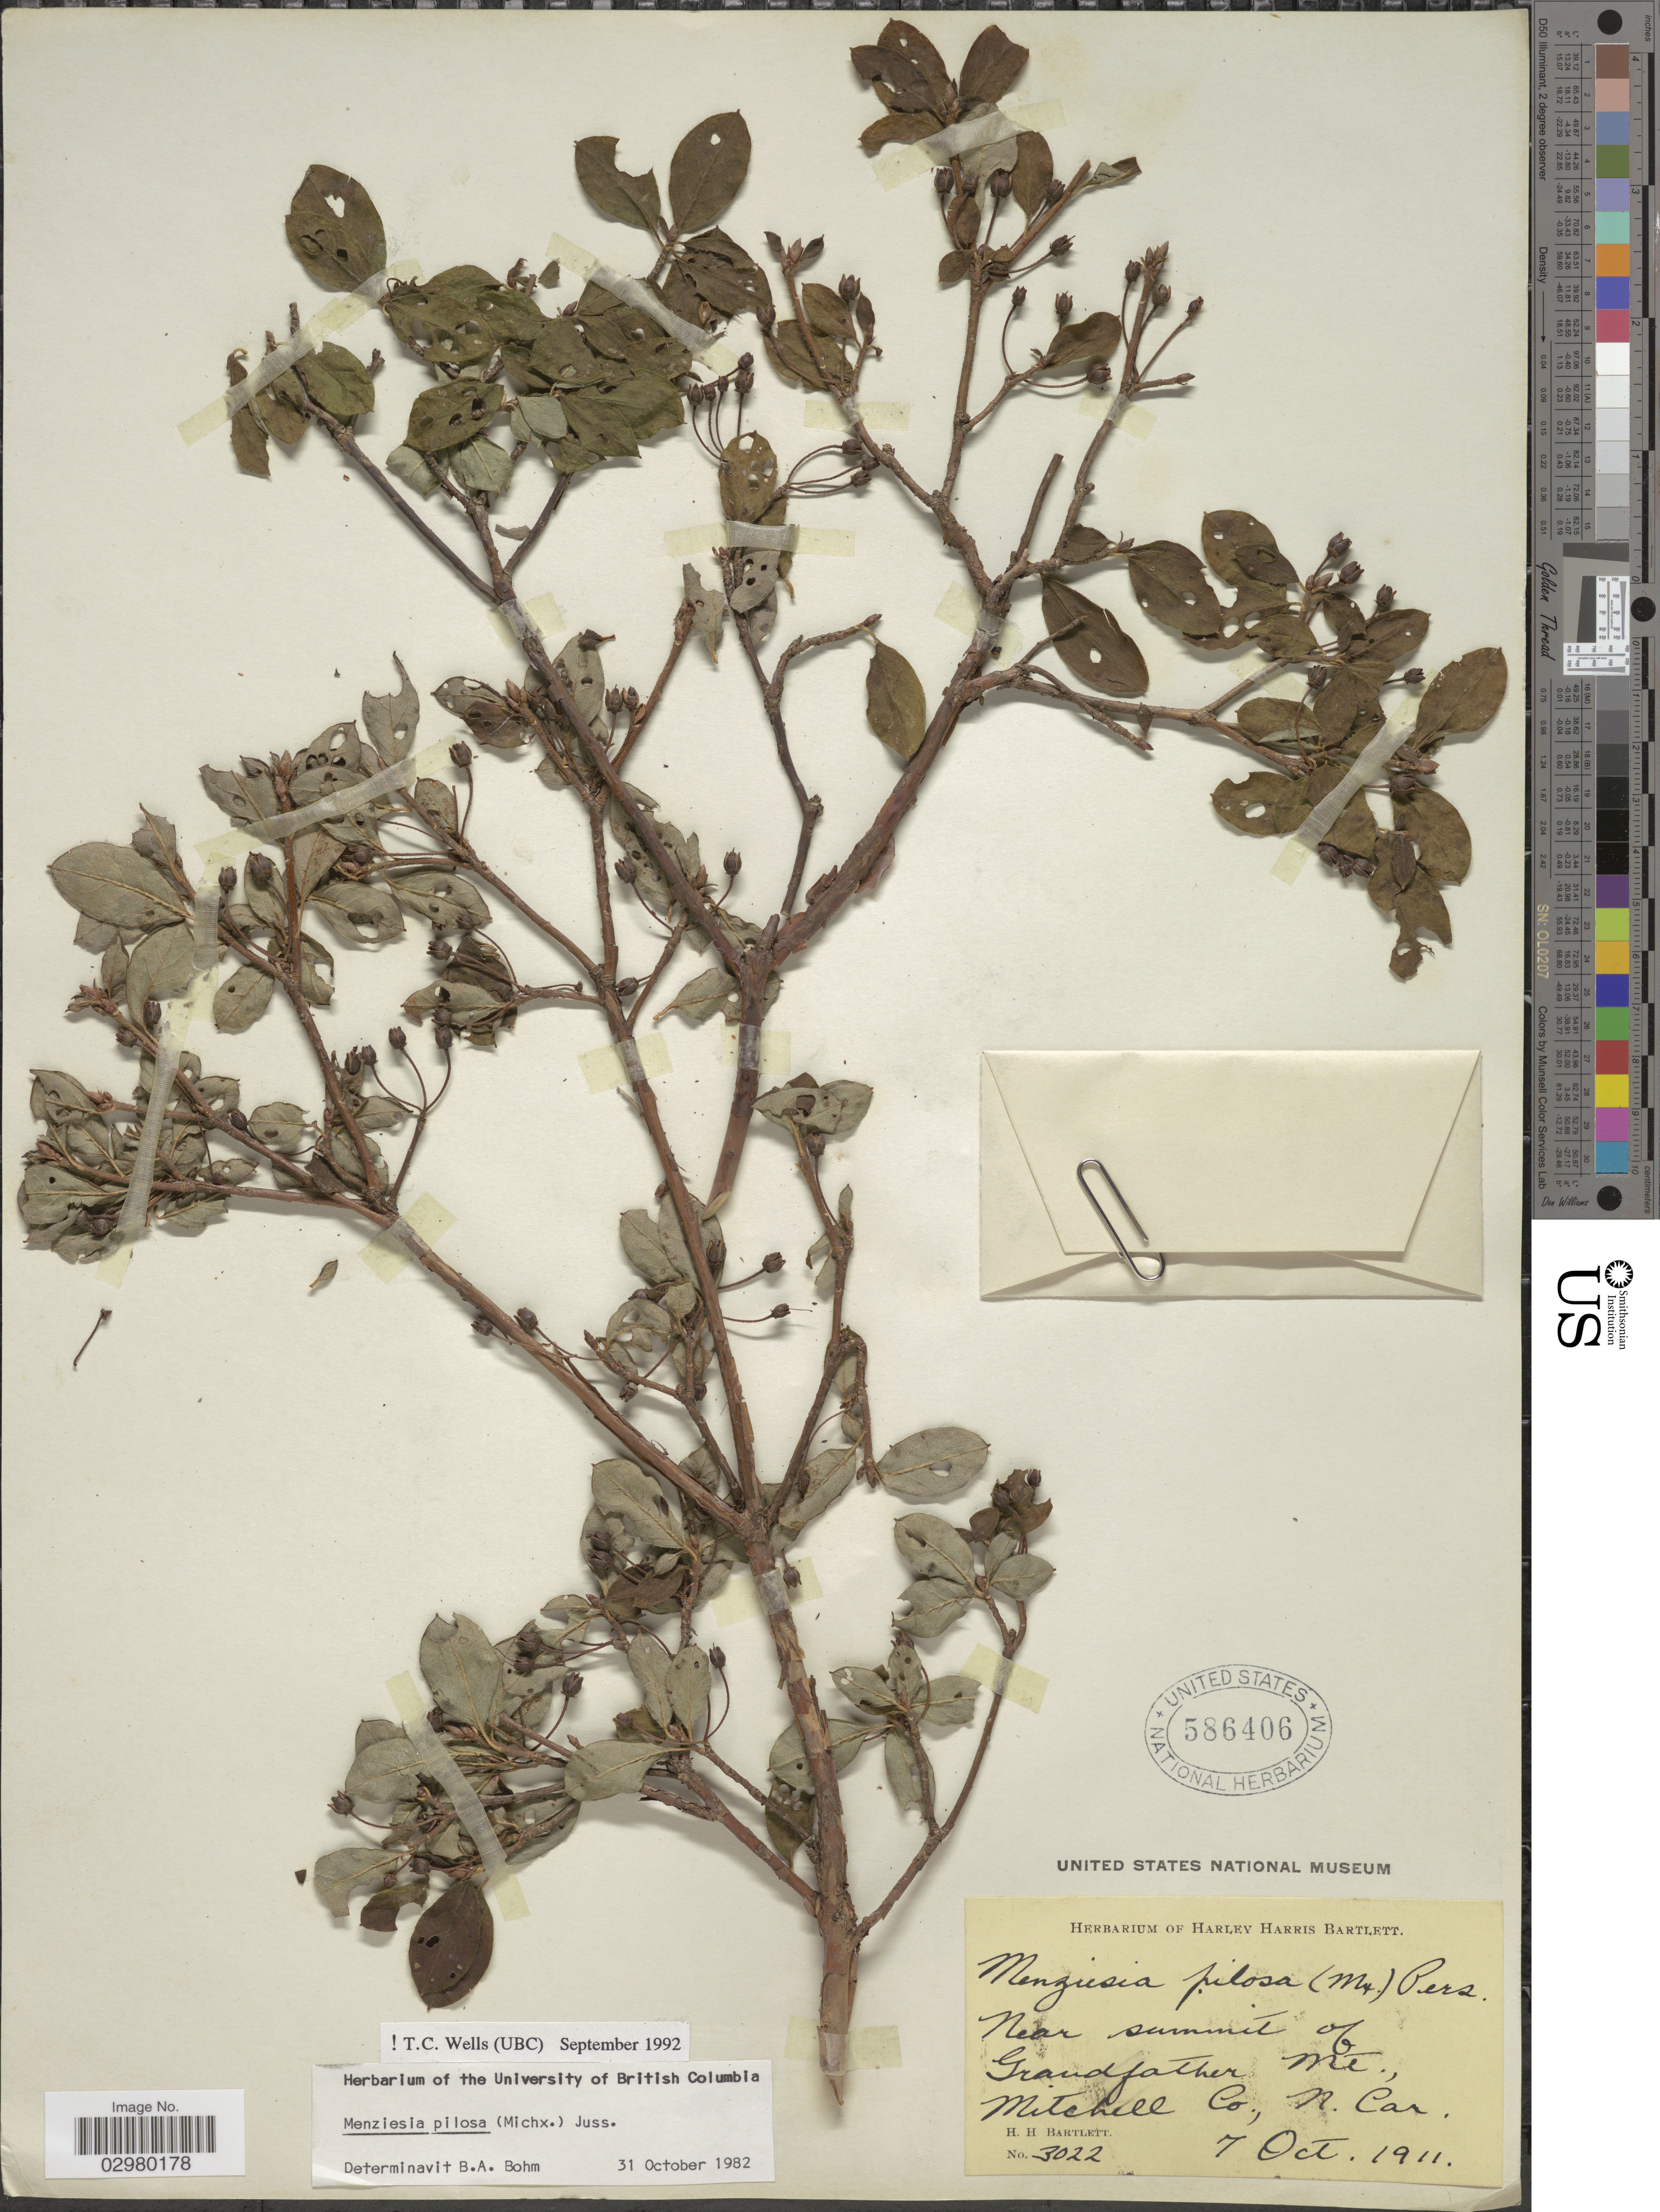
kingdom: Plantae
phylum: Tracheophyta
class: Magnoliopsida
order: Ericales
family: Ericaceae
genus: Menziesia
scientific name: Menziesia pilosa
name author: (Michx.) Juss.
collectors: H. H. Bartlett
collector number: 3022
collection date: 1911-10-07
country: United States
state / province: North Carolina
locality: Near summit of Grandfather Mt., Mitchell Co.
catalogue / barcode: US 586406